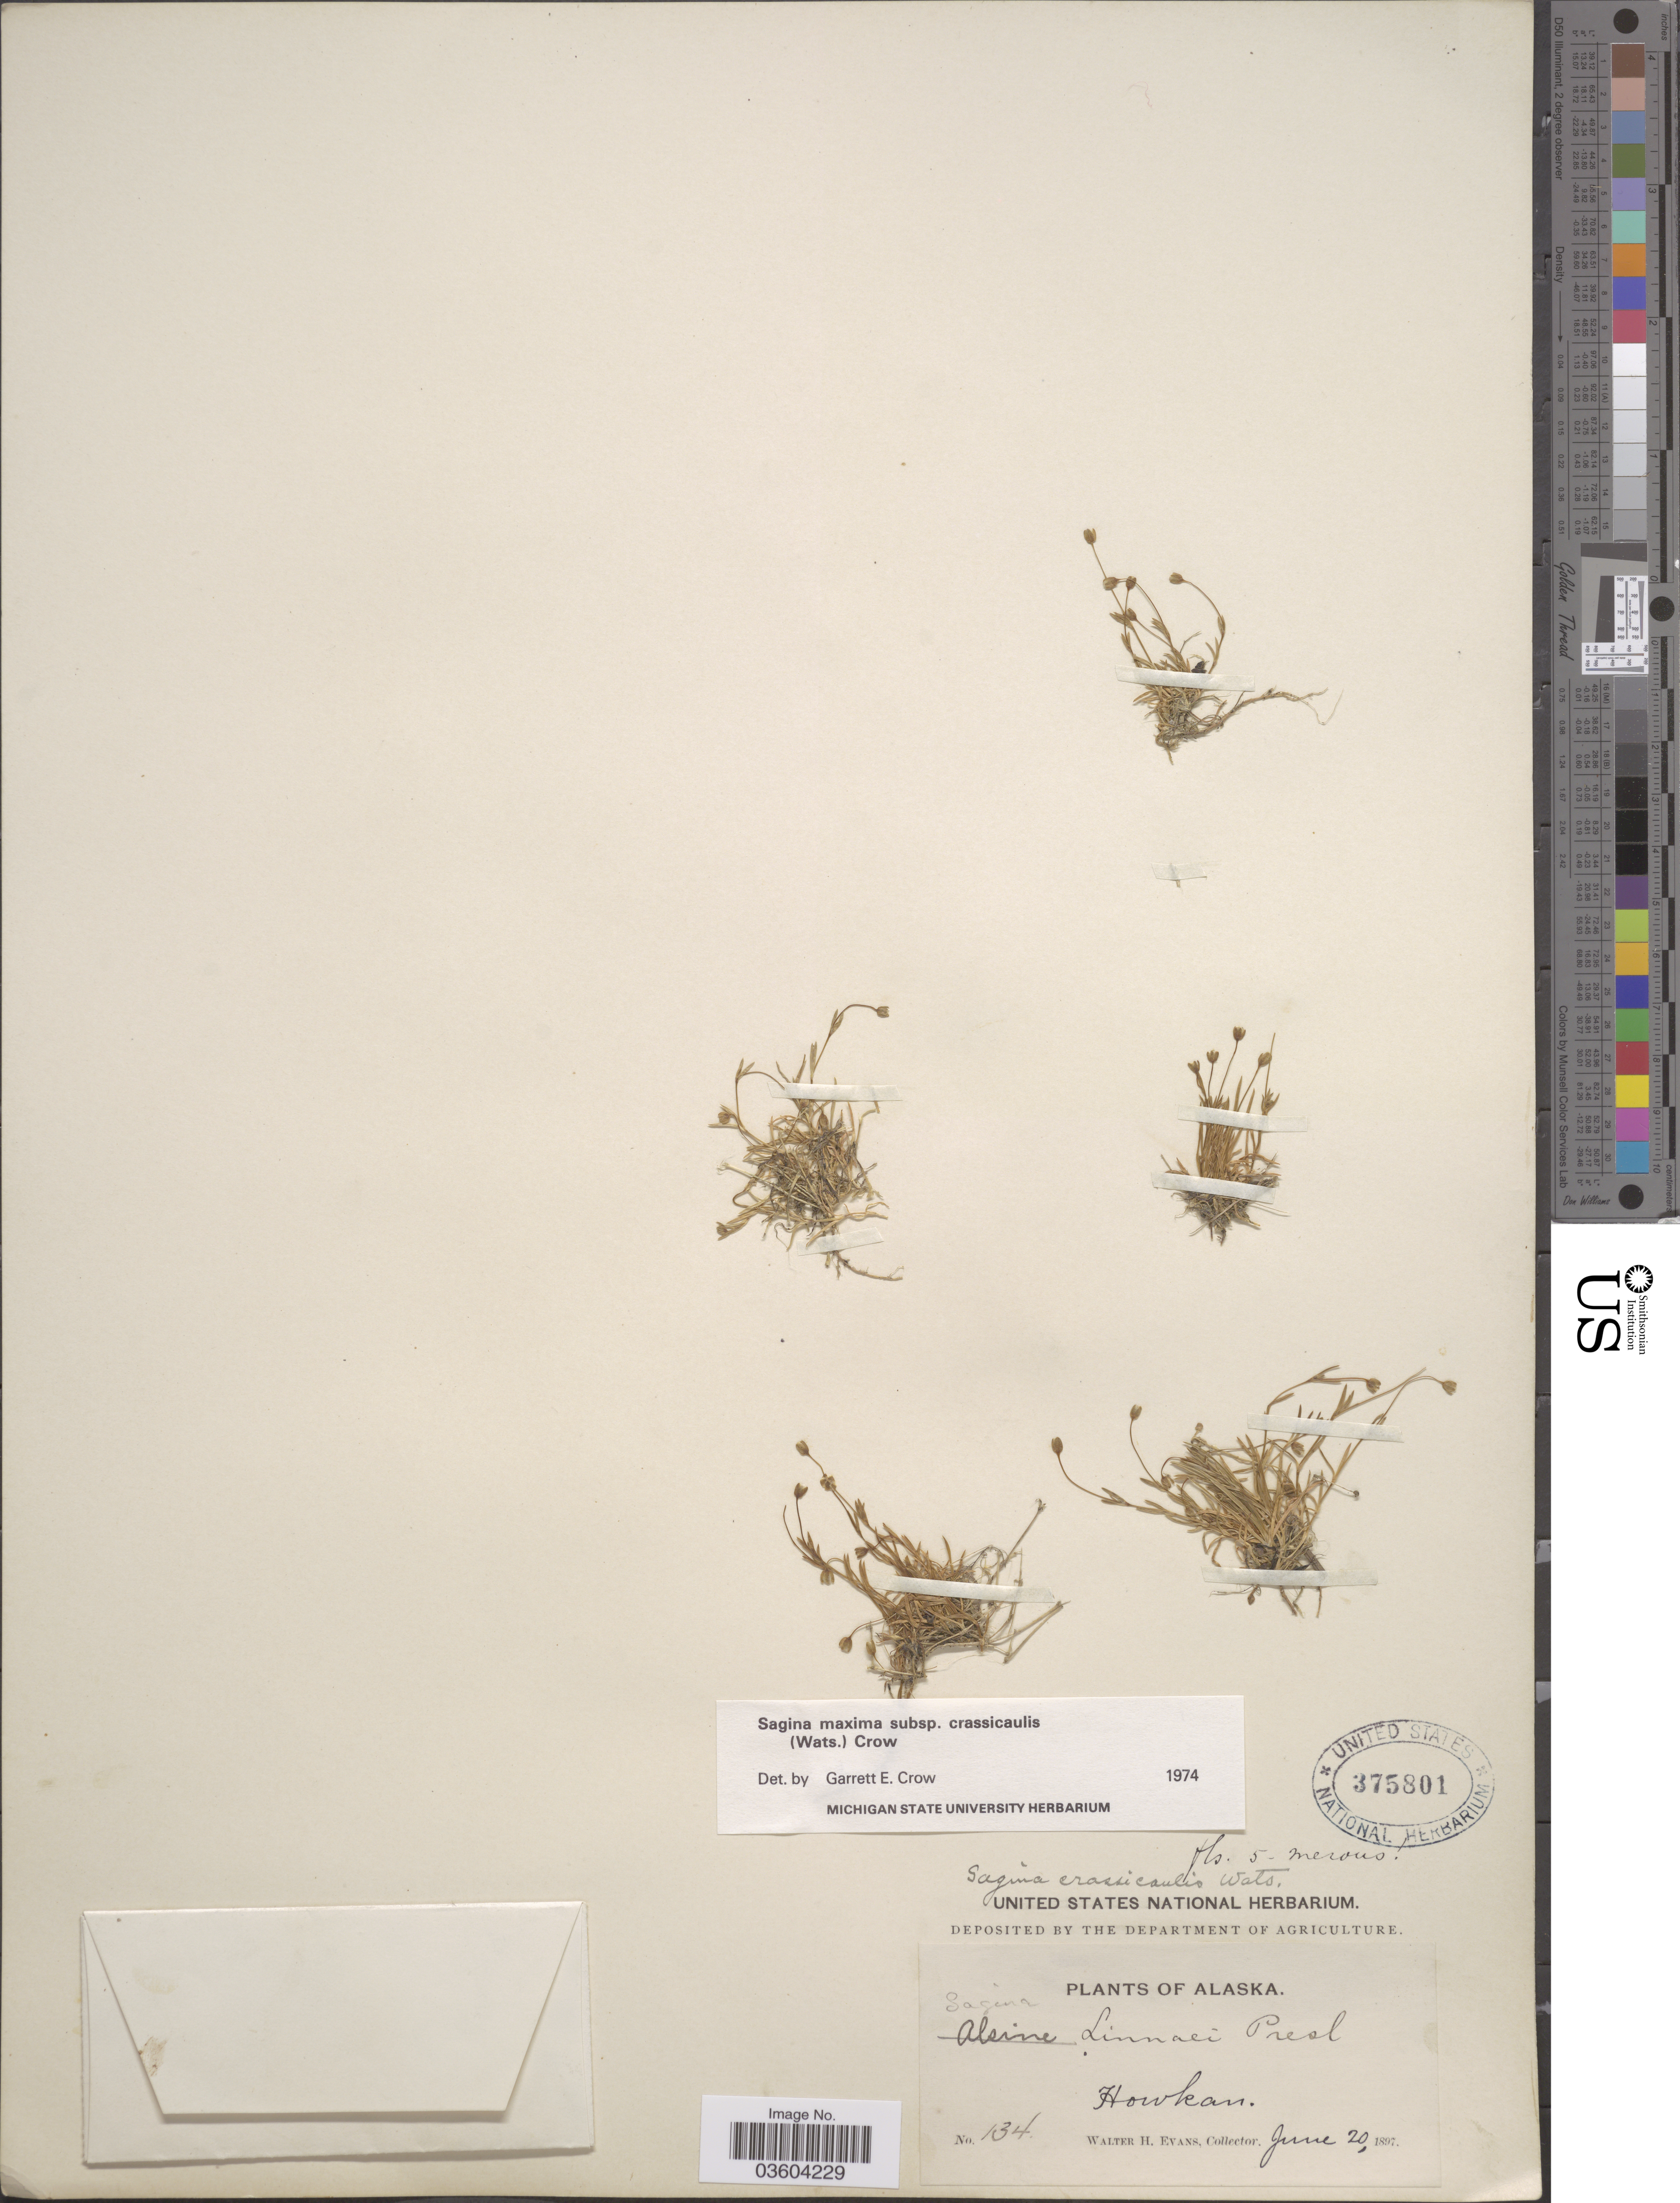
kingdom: Plantae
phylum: Tracheophyta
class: Magnoliopsida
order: Caryophyllales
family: Caryophyllaceae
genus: Sagina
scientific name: Sagina maxima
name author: A. Gray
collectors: W. H. Evans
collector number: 134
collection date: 1897-06-20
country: United States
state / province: Alaska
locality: Howkan.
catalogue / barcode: US 375801